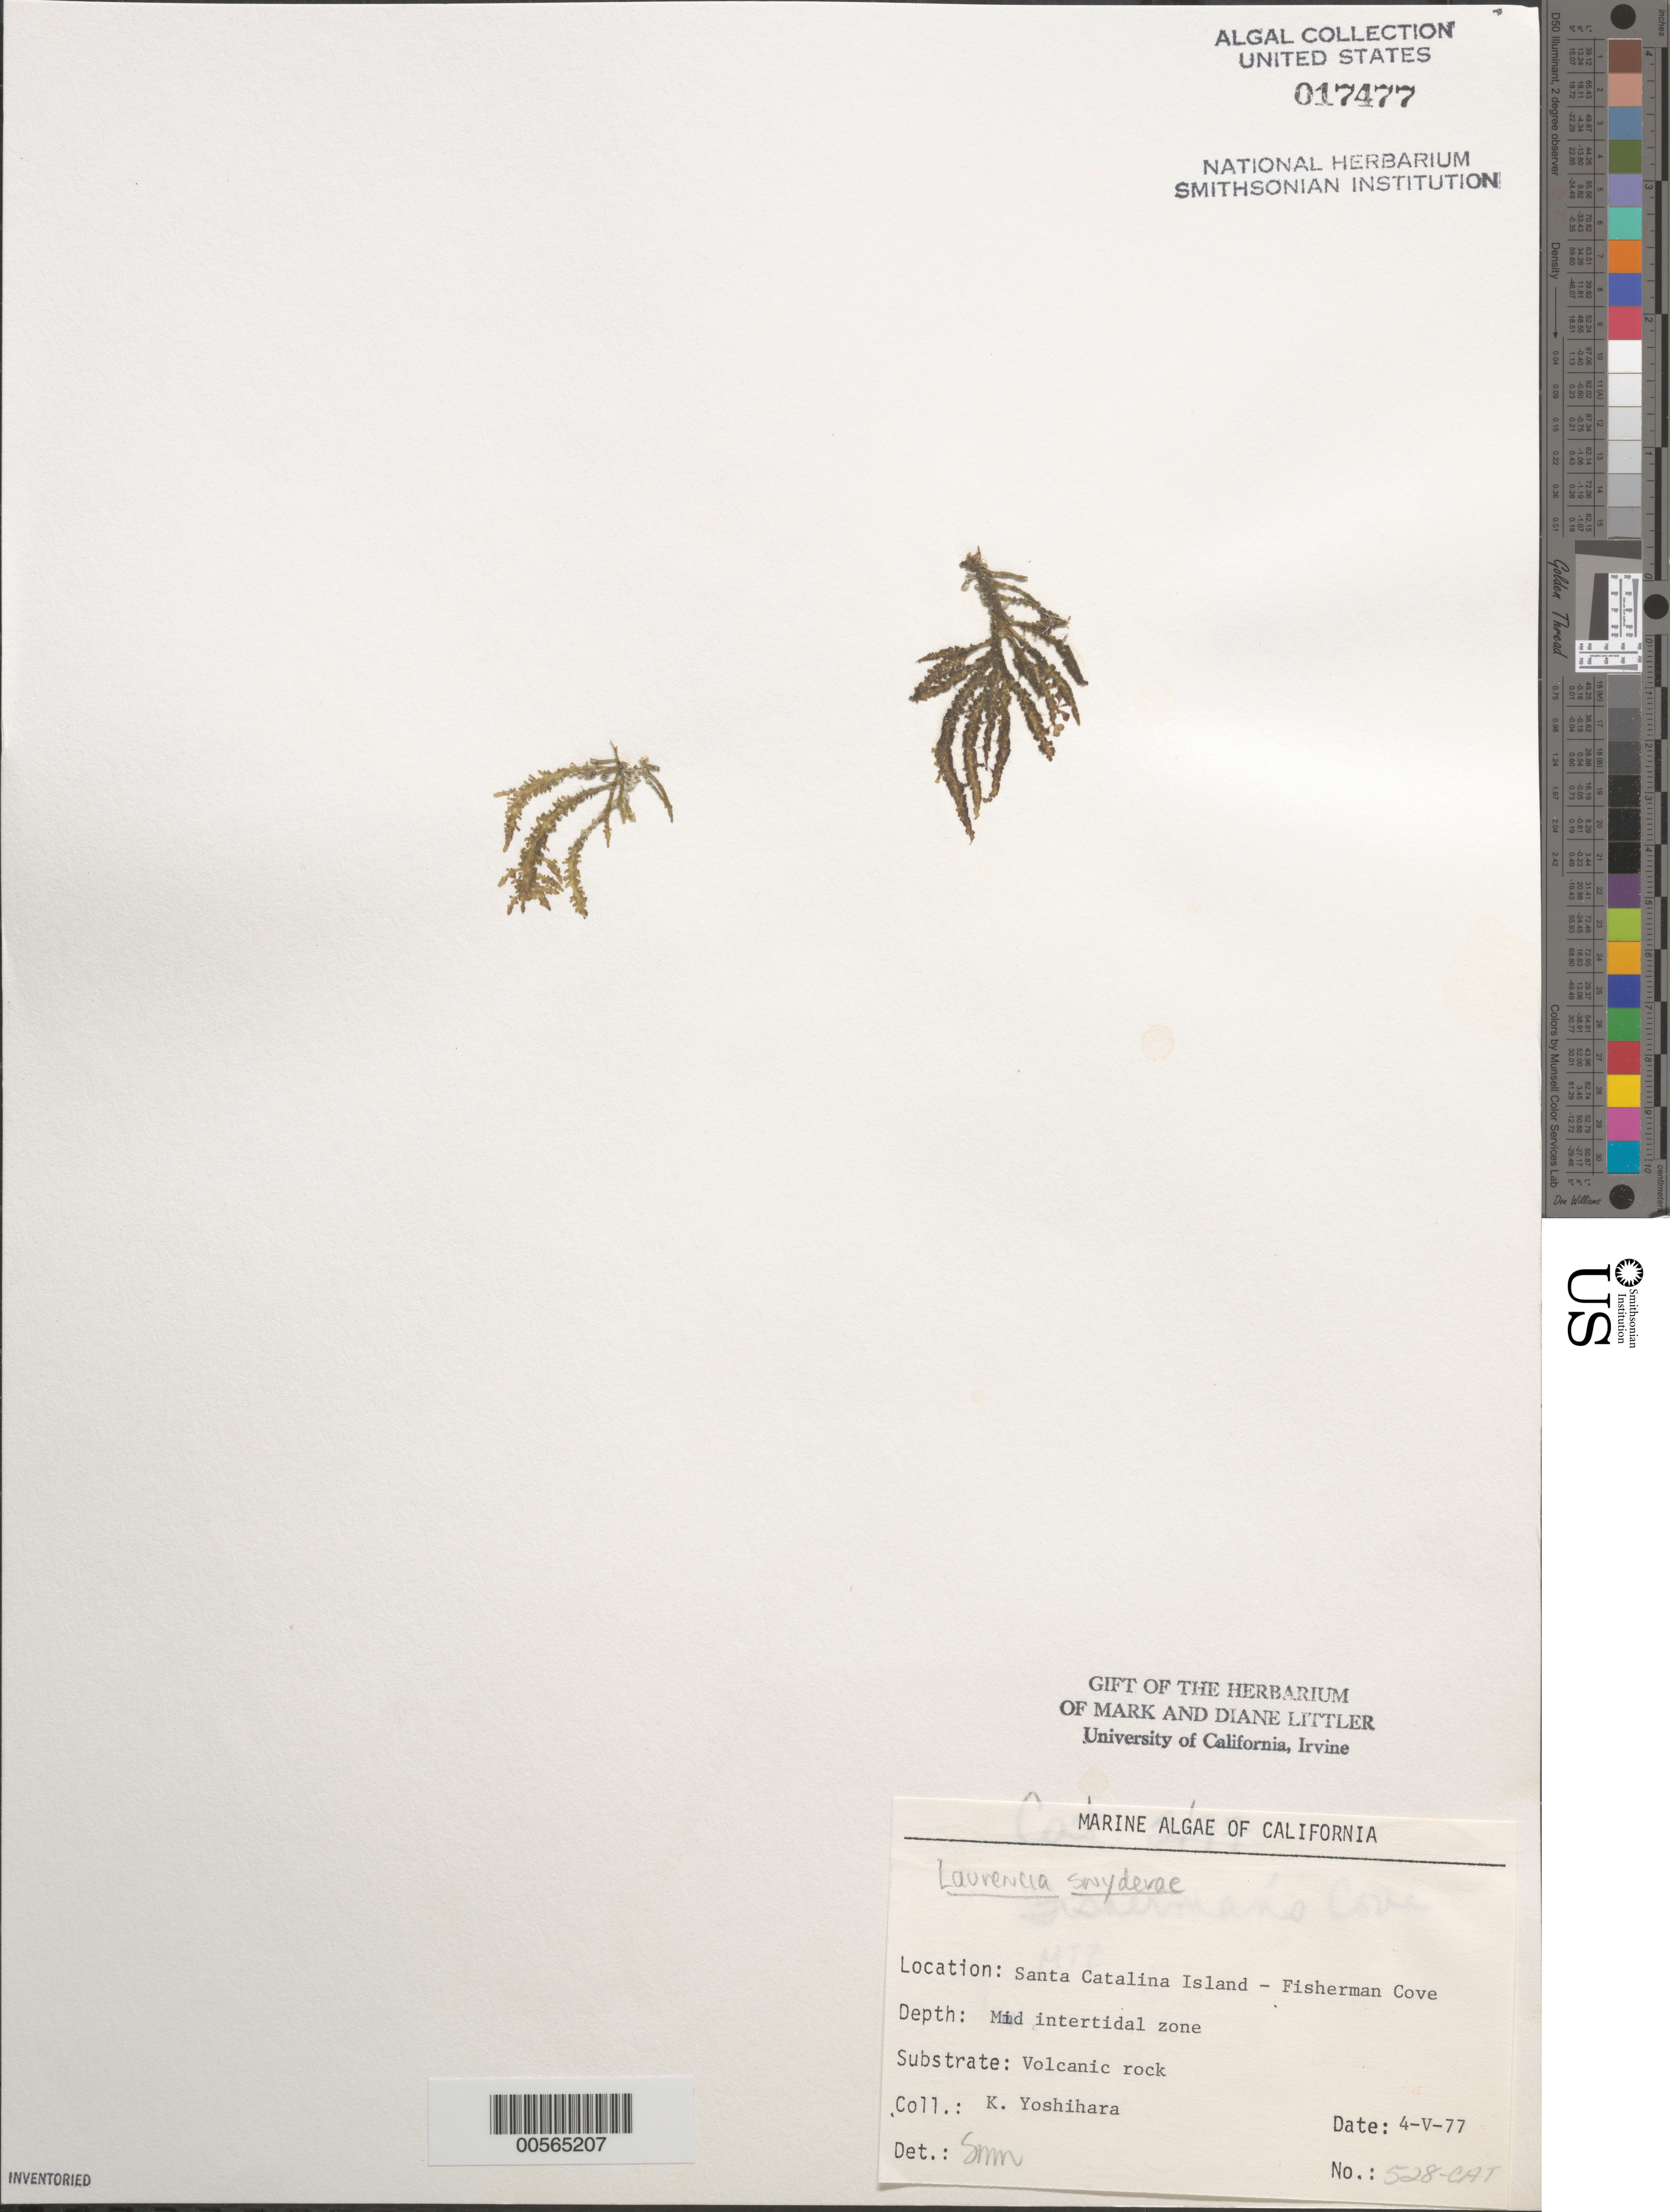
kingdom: Plantae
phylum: Rhodophyta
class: Florideophyceae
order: Ceramiales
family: Rhodomelaceae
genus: Laurencia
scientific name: Laurencia snyderae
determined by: Murray, S. N.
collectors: K. Yoshihara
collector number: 528-cat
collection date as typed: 04 May 1977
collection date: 1977-05-04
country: United States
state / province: California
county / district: Los Angeles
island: Santa Catalina Island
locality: Fishermen Cove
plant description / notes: BLM-SOCALBIGHT Rocky Intertidal Survey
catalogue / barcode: US 17477